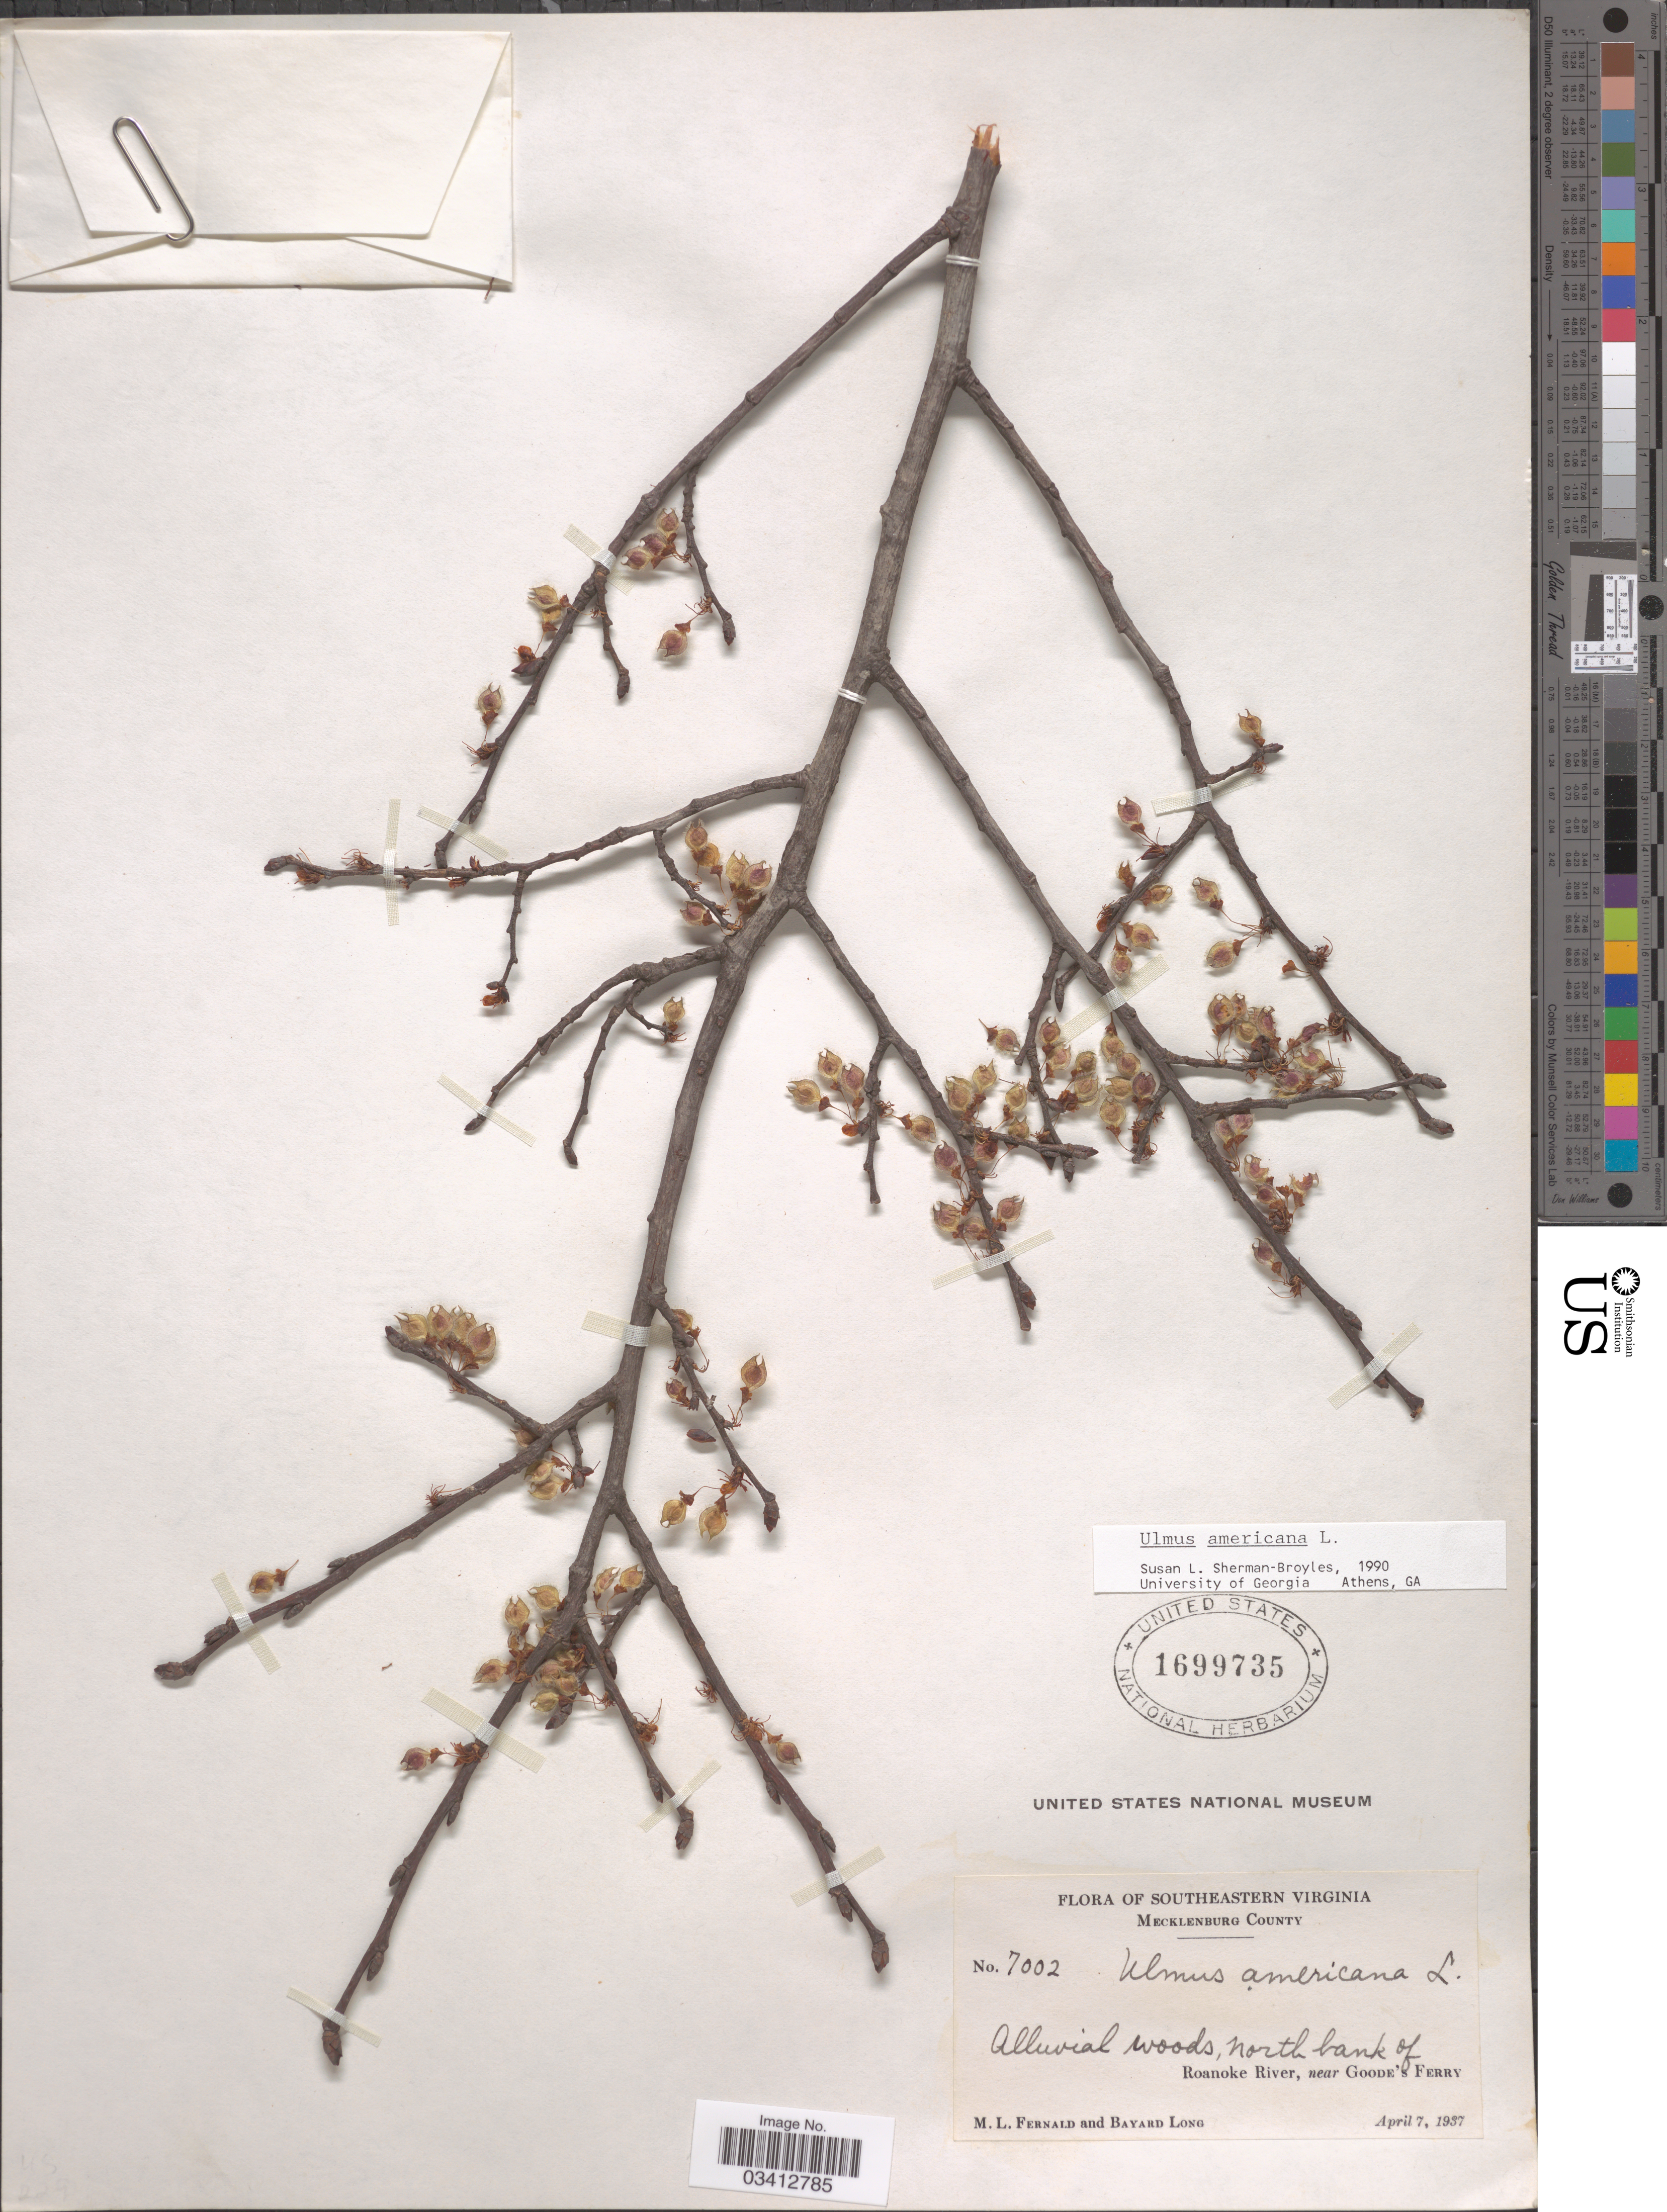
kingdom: Plantae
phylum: Tracheophyta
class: Magnoliopsida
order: Rosales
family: Ulmaceae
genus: Ulmus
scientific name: Ulmus americana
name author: L.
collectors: M. L. Fernald & B. Long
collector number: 7002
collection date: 1937-04-07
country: United States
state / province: Virginia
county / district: Mecklenburg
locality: Southeastern Virginia. Mecklenburg County. North bank of Roanoke River, near Goode's Ferry.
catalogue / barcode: US 1699735